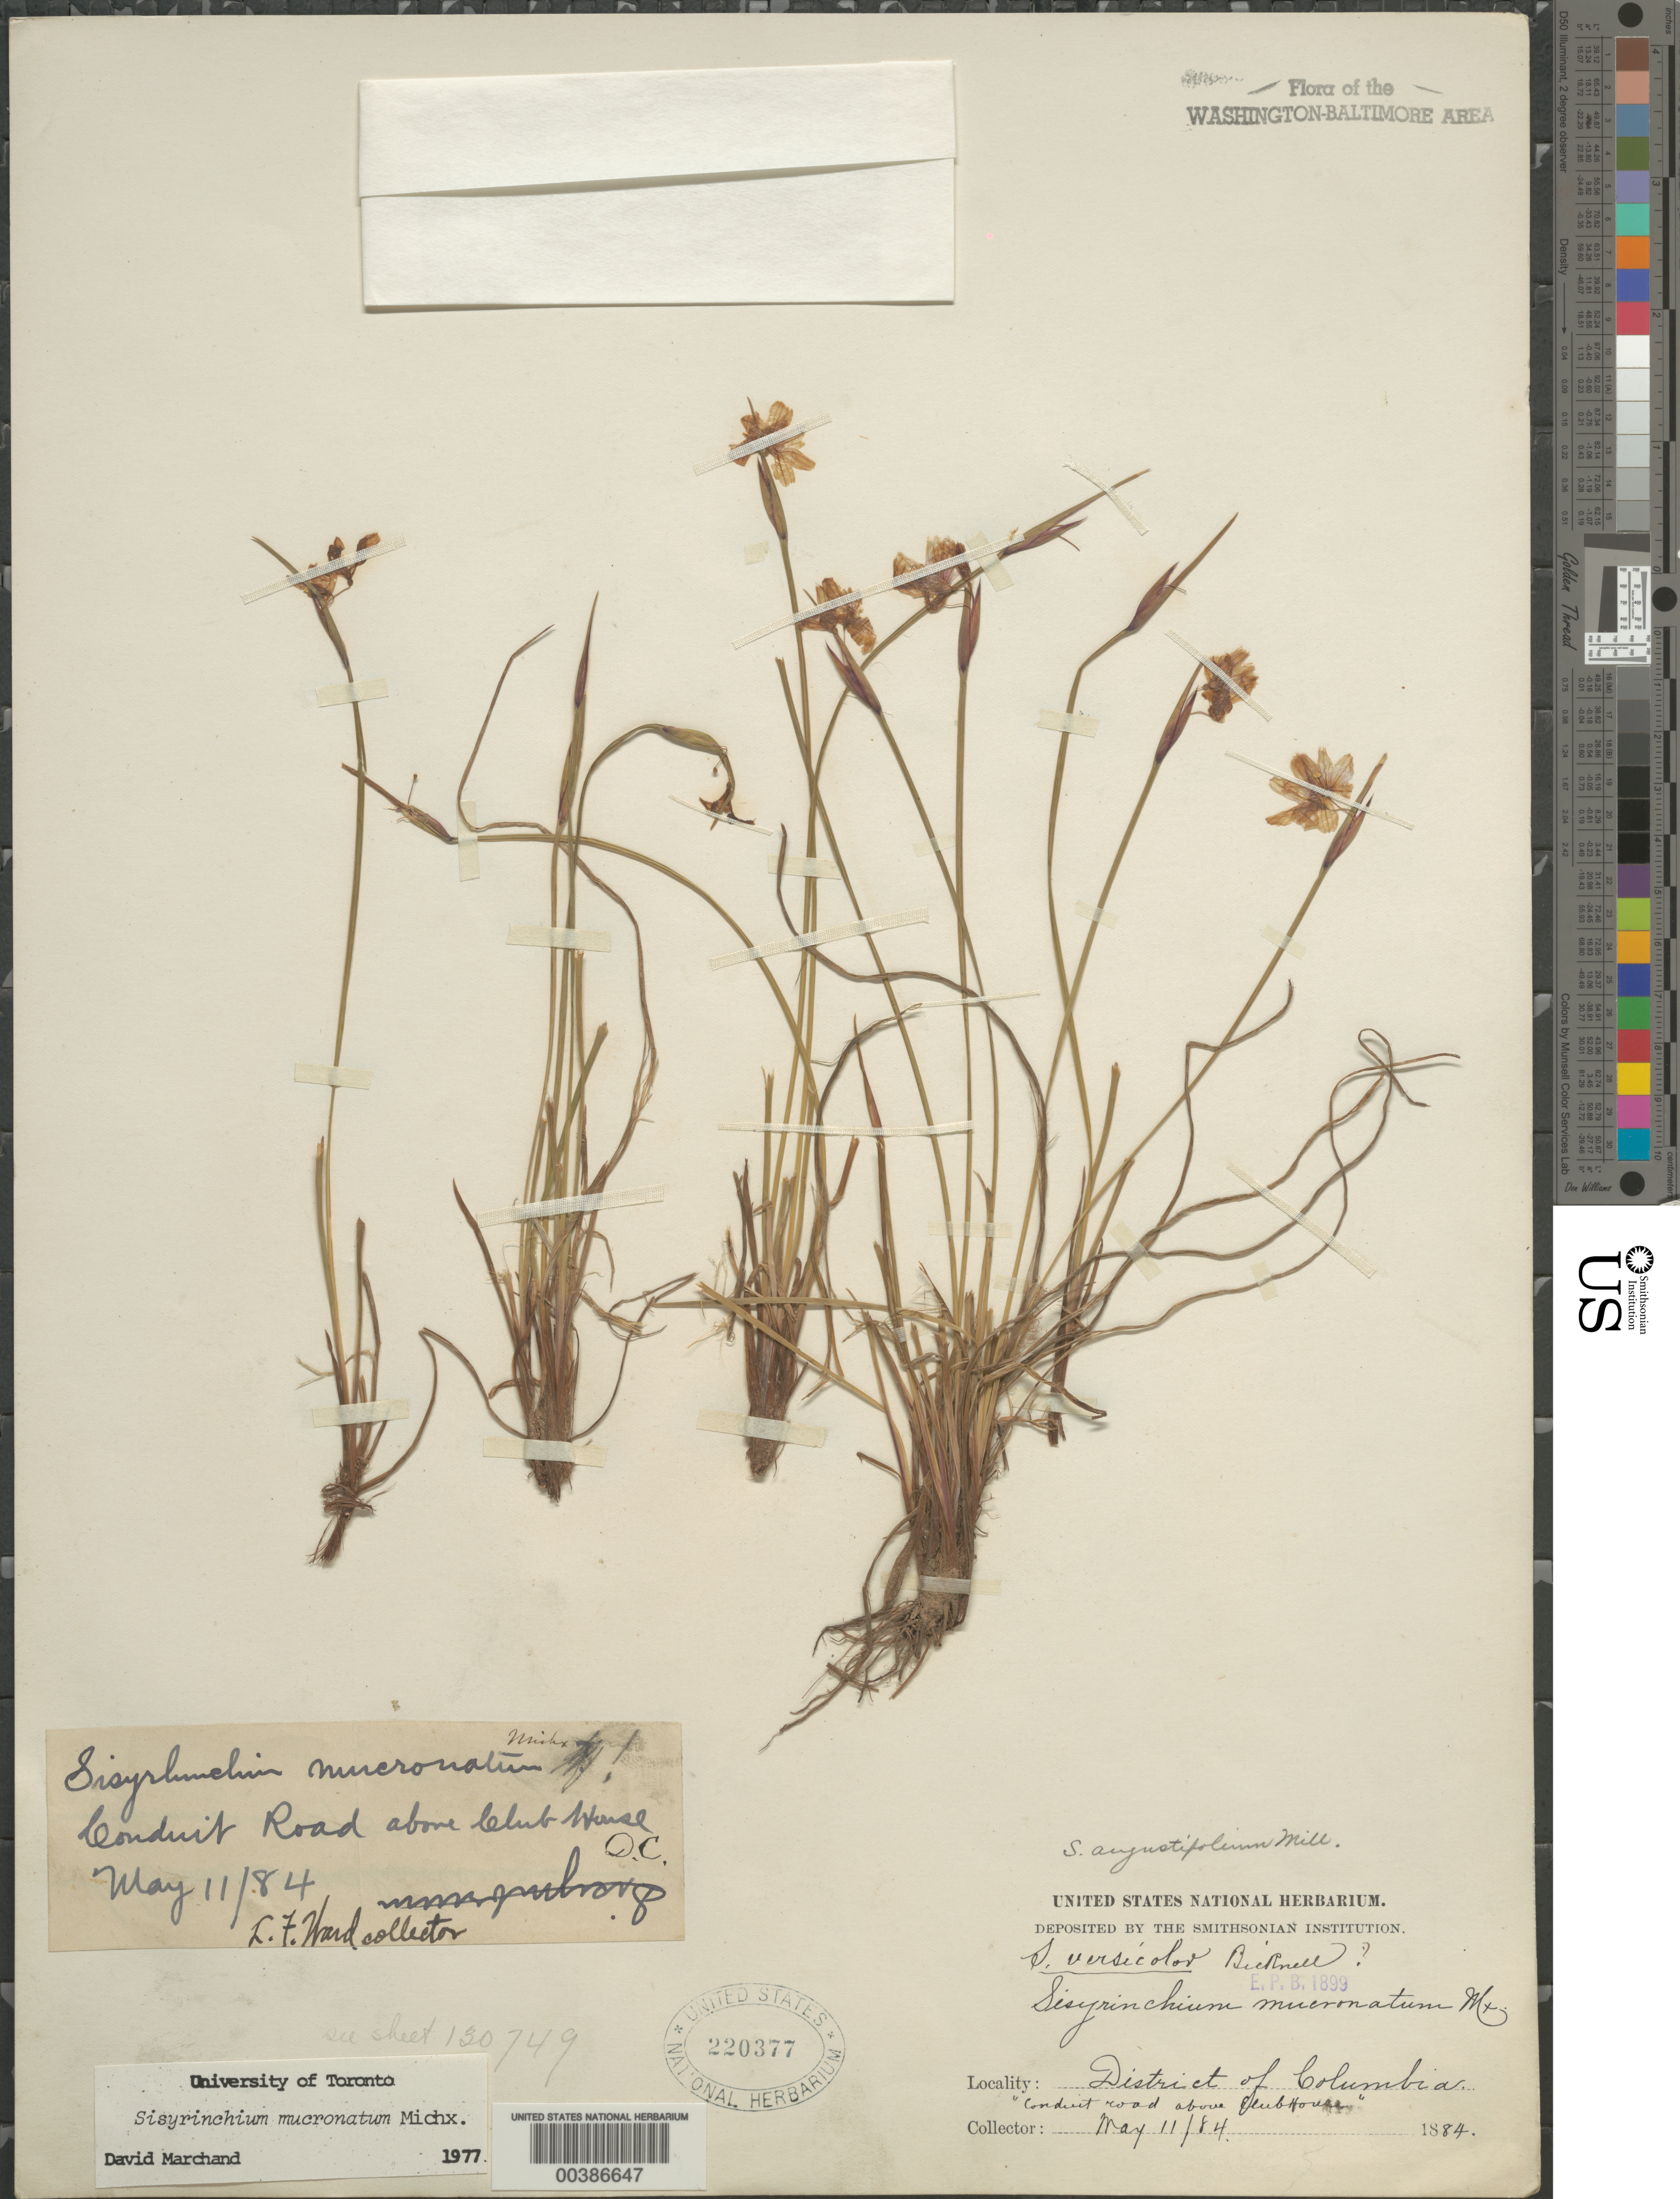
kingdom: Plantae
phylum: Tracheophyta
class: Liliopsida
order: Asparagales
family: Iridaceae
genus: Sisyrinchium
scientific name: Sisyrinchium mucronatum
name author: Michx.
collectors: L. F. Ward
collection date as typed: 11 May 1884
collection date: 1884-05-11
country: United States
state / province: District of Columbia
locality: Conduit Road, above Club House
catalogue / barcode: US 220377